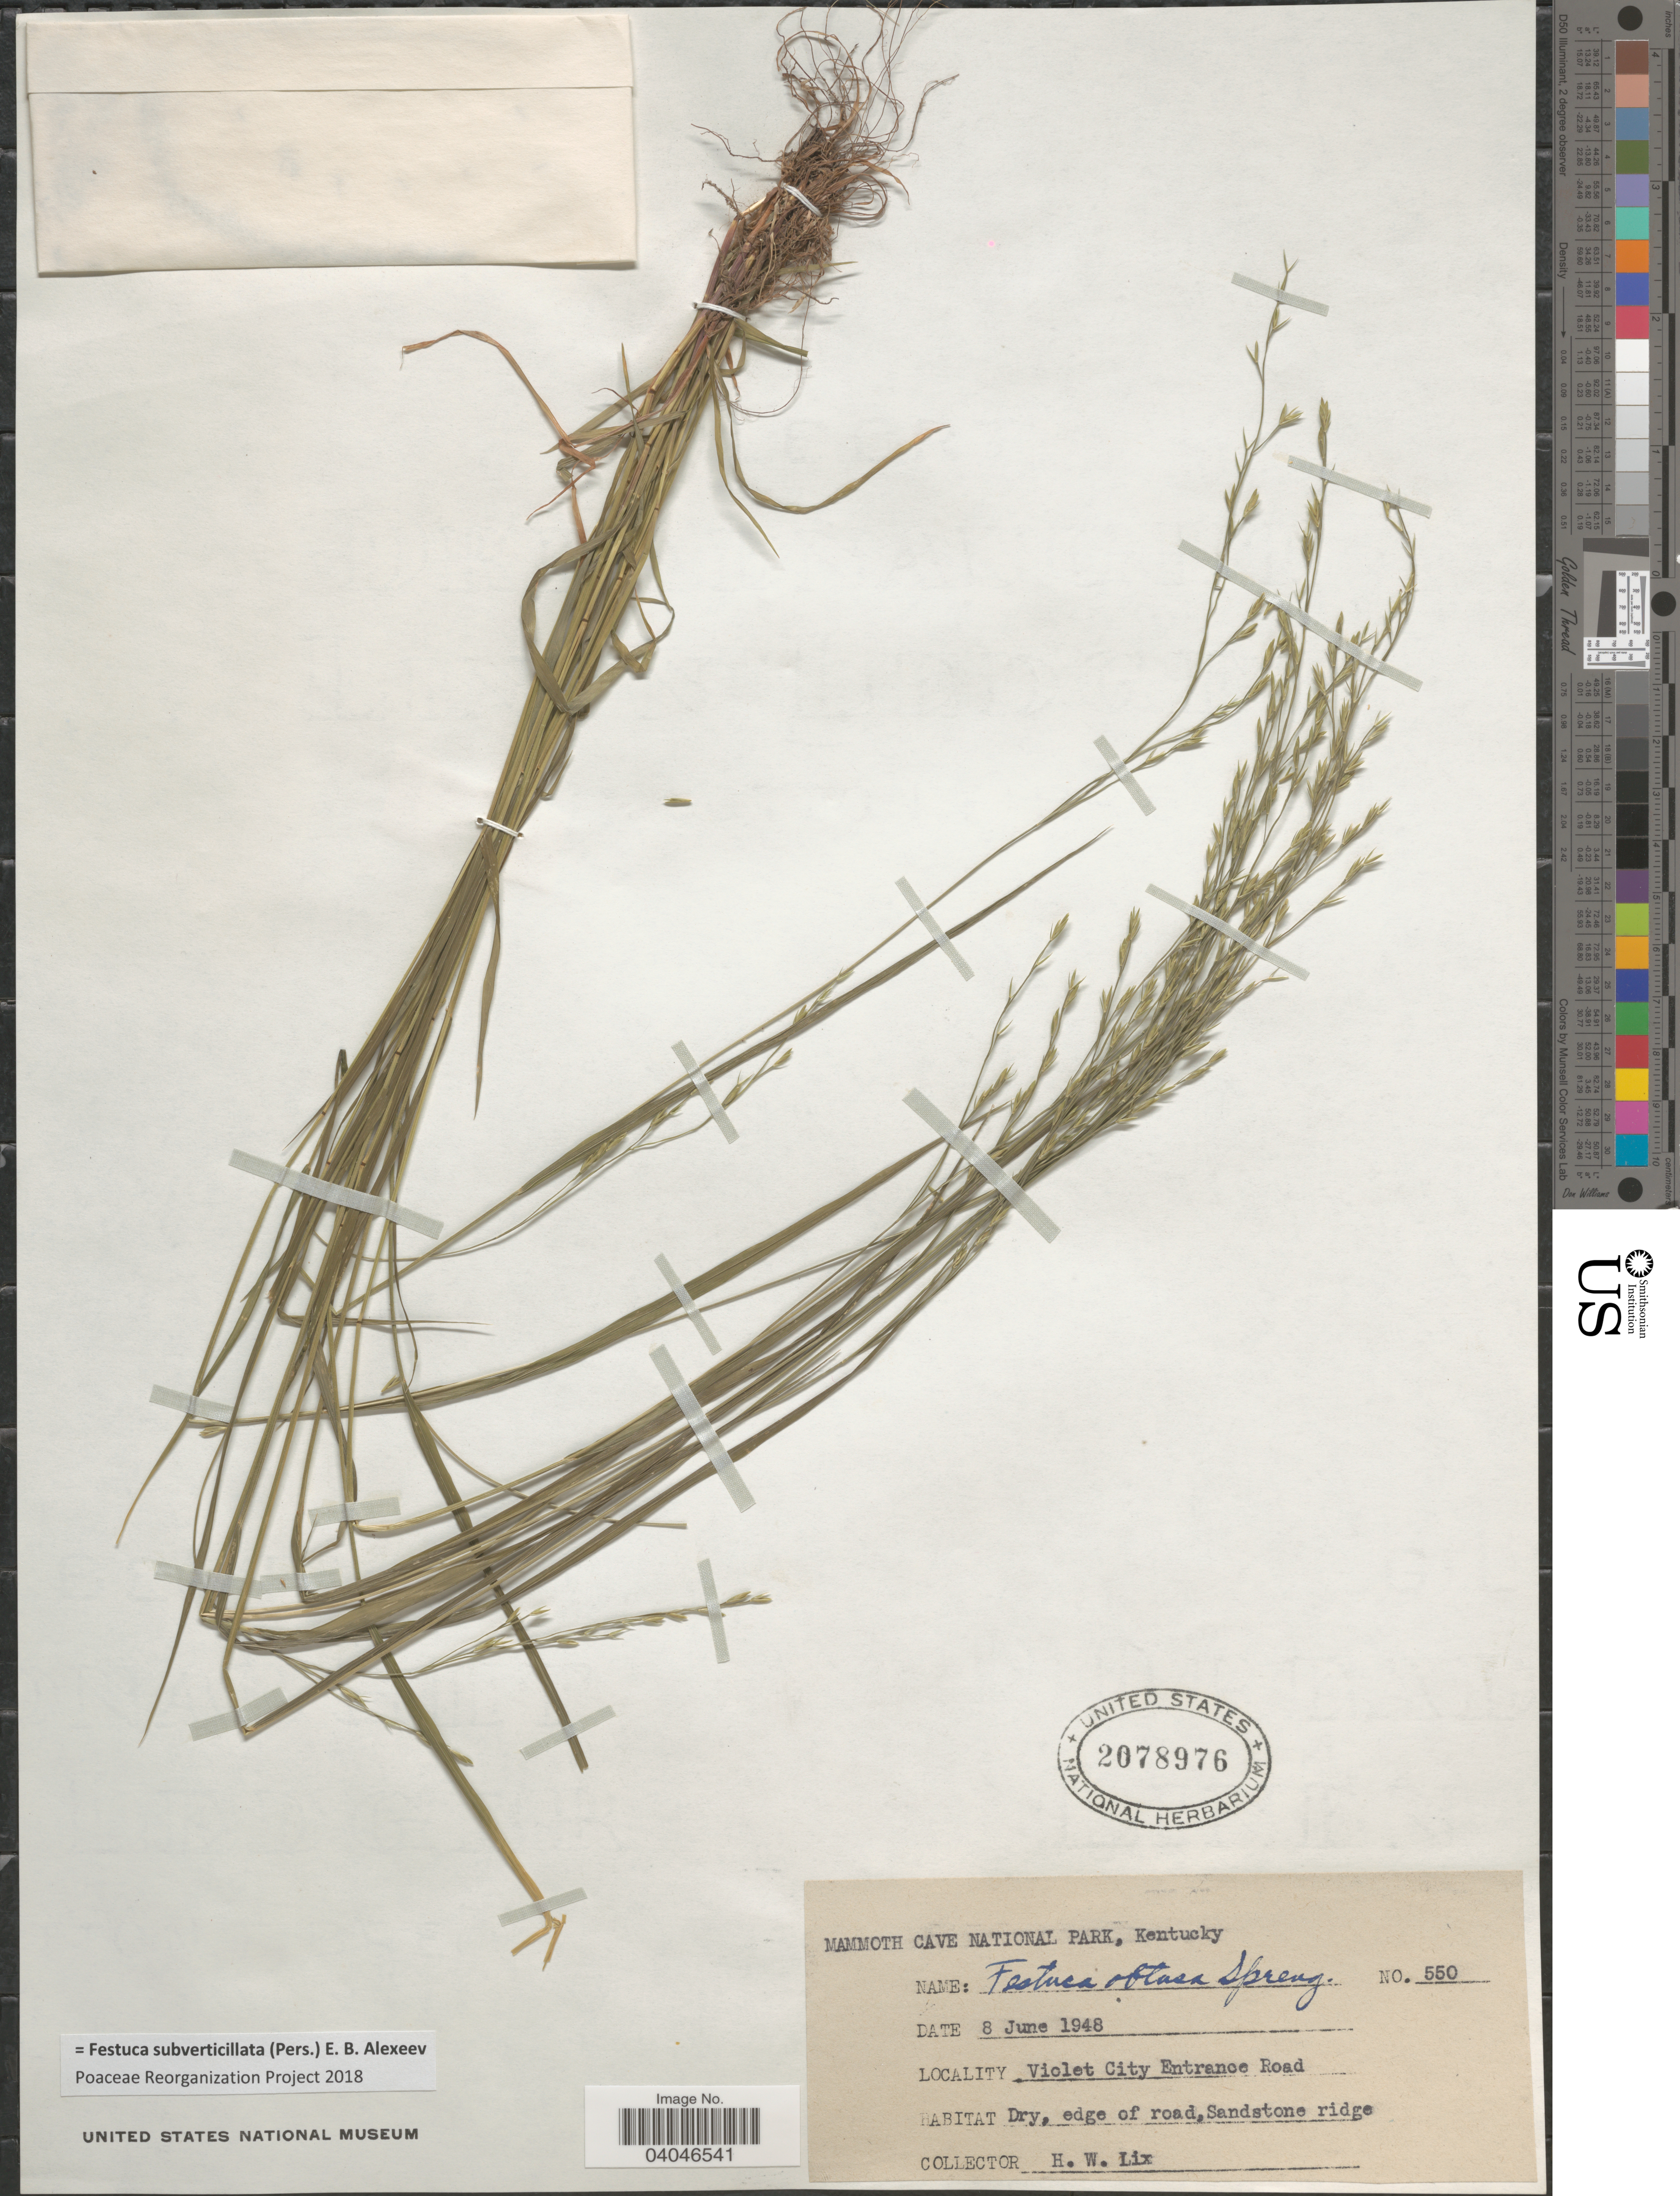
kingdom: Plantae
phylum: Tracheophyta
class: Liliopsida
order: Poales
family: Poaceae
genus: Festuca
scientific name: Festuca subverticillata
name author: (Pers.) E.B. Alexeev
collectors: H. W. Lix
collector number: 550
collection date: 1948-06-08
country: United States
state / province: Kentucky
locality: Mammoth Cave National Park. Violet City Entrance Road.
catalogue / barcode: US 2078976